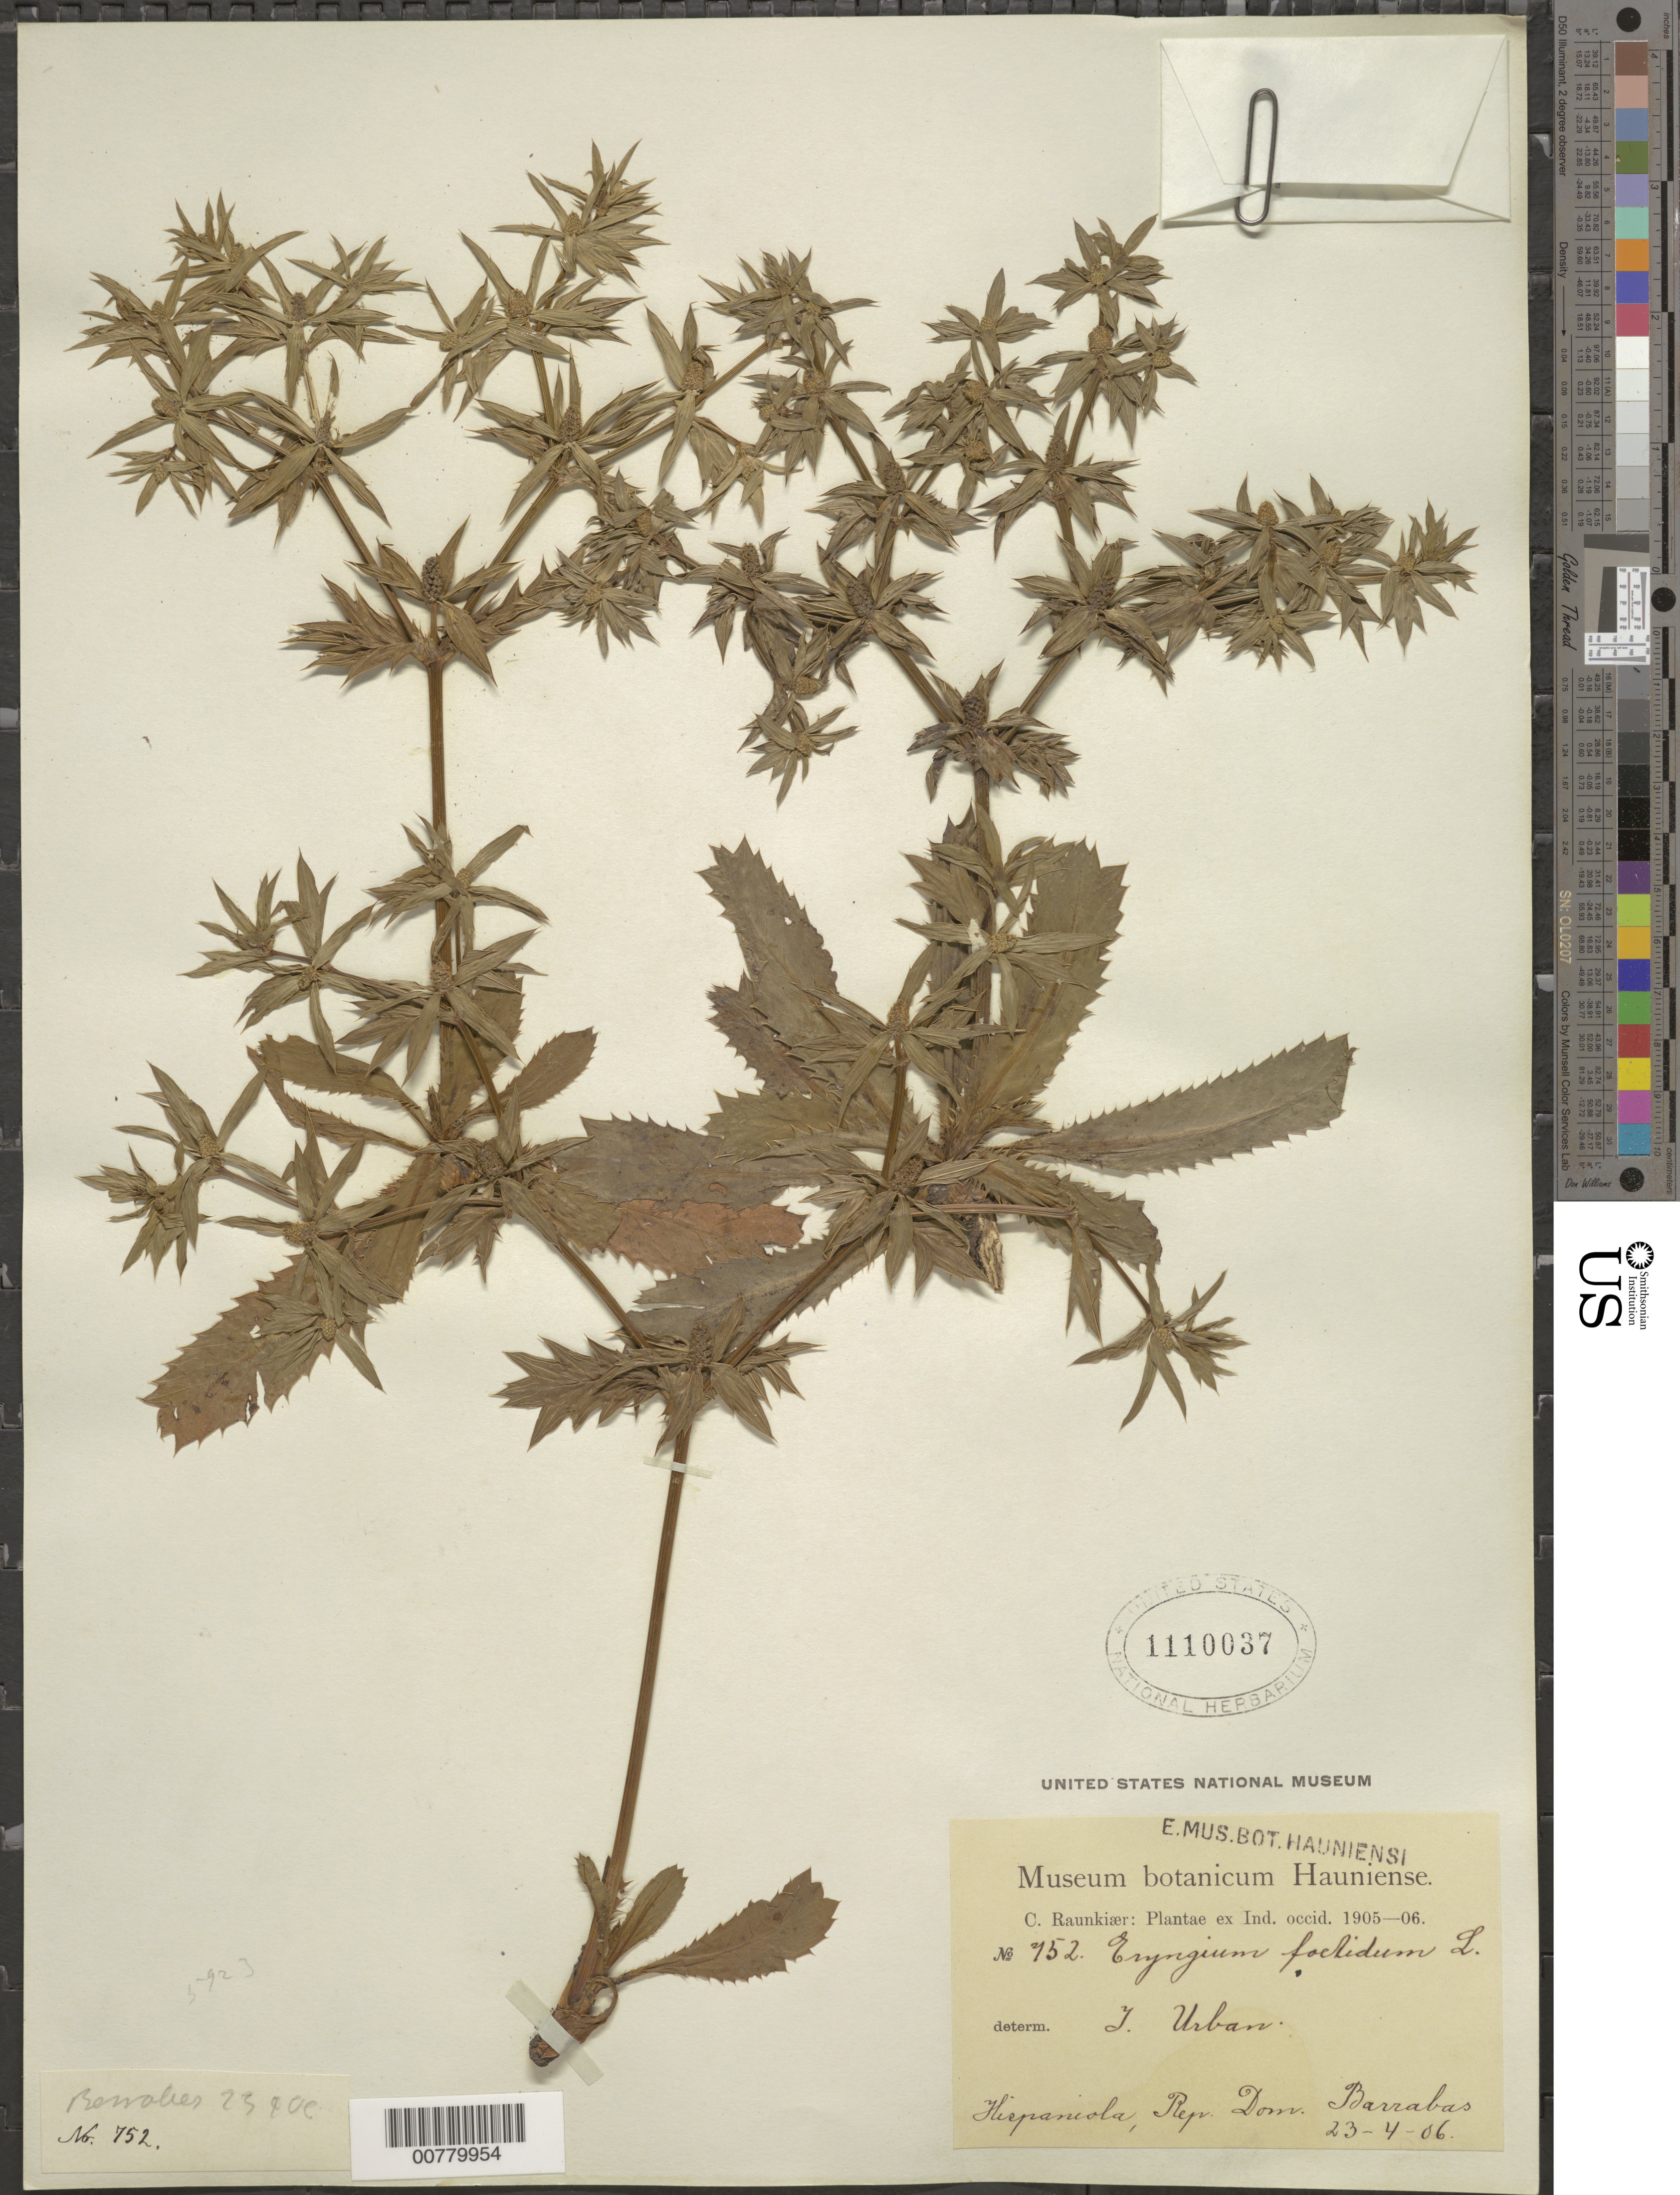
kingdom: Plantae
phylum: Tracheophyta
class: Magnoliopsida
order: Apiales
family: Apiaceae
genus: Eryngium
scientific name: Eryngium foetidum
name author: L.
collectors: C. C. Raunkiaer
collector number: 752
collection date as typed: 23 Apr 1906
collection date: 1906-04-23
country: Dominican Republic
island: Hispaniola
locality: Barrabas.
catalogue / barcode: US 1110037